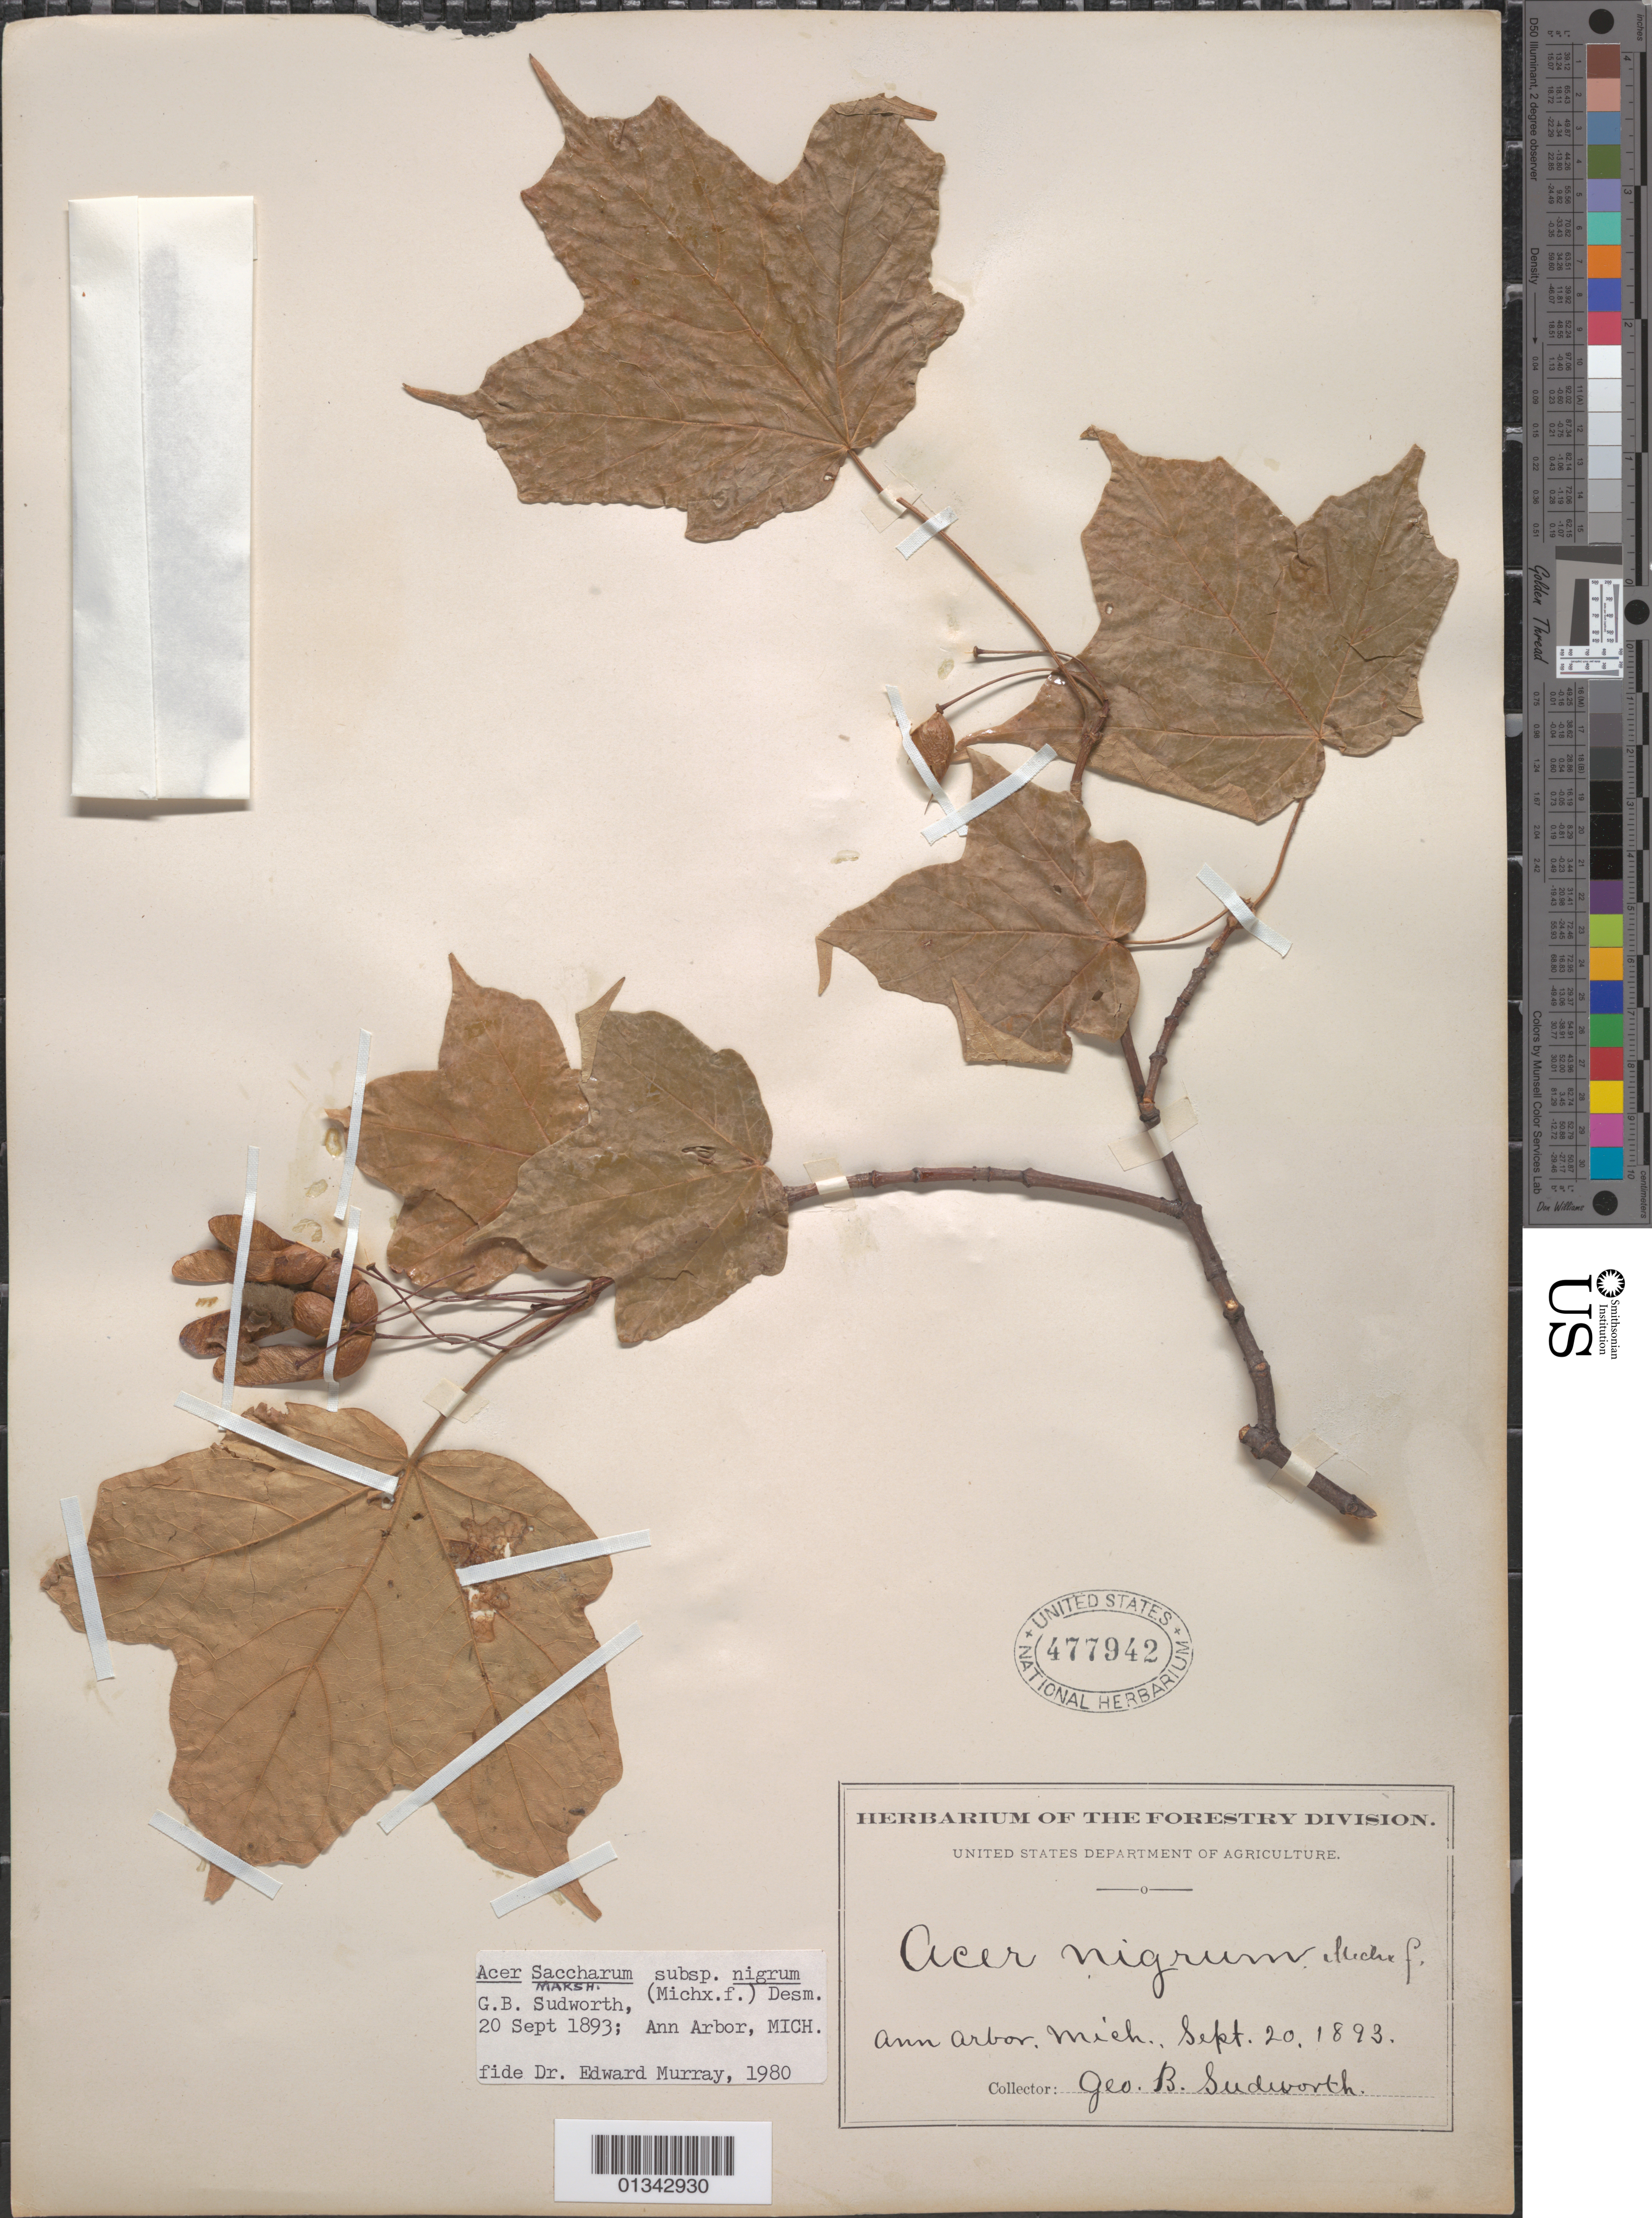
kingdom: Plantae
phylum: Tracheophyta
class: Magnoliopsida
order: Sapindales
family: Sapindaceae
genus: Acer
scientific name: Acer saccharum subsp. nigrum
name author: (F. Michx.) Desmarais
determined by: Murray, Edward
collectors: G. B. Sudworth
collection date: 1893-09-20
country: United States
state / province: Michigan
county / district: Washtenaw County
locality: Ann Arbor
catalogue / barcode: US 477942